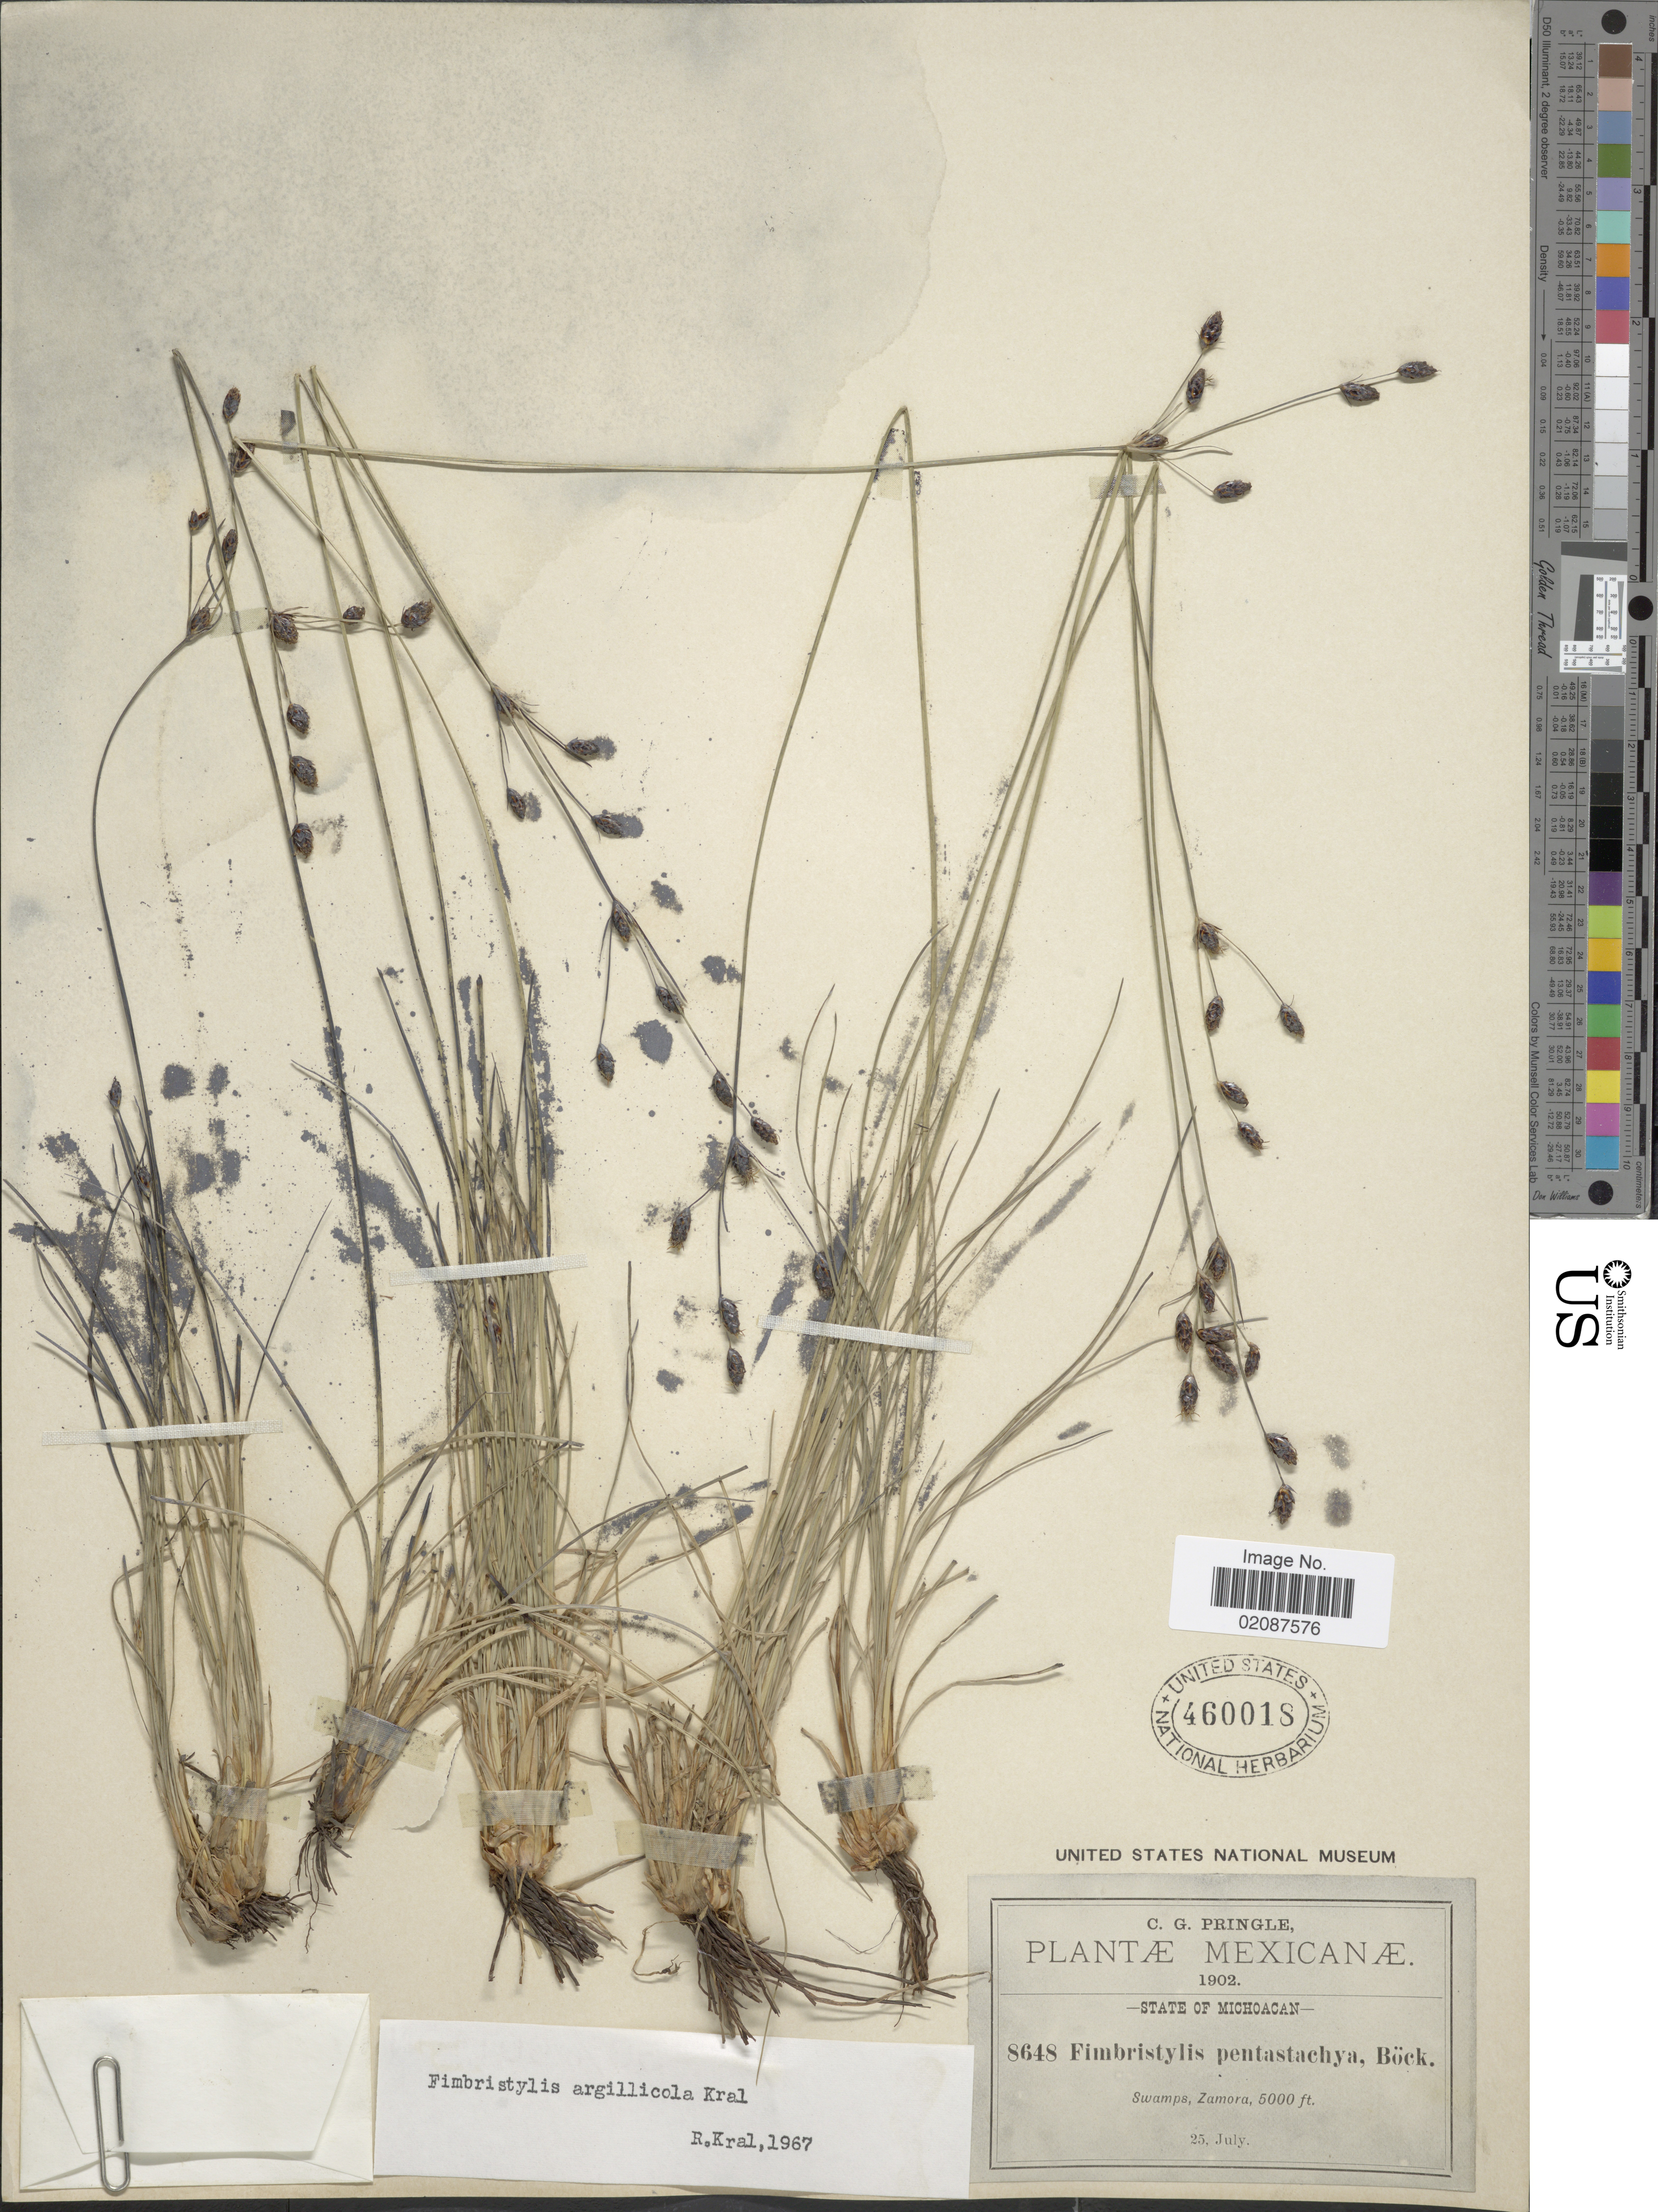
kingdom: Plantae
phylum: Tracheophyta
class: Liliopsida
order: Poales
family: Cyperaceae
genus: Fimbristylis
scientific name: Fimbristylis argillicola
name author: Kral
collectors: C. G. Pringle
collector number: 8648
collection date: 1902-07-25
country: Mexico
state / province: Michoacán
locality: State of Michoacan, Swamps, Zamora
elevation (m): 1524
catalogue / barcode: US 460018